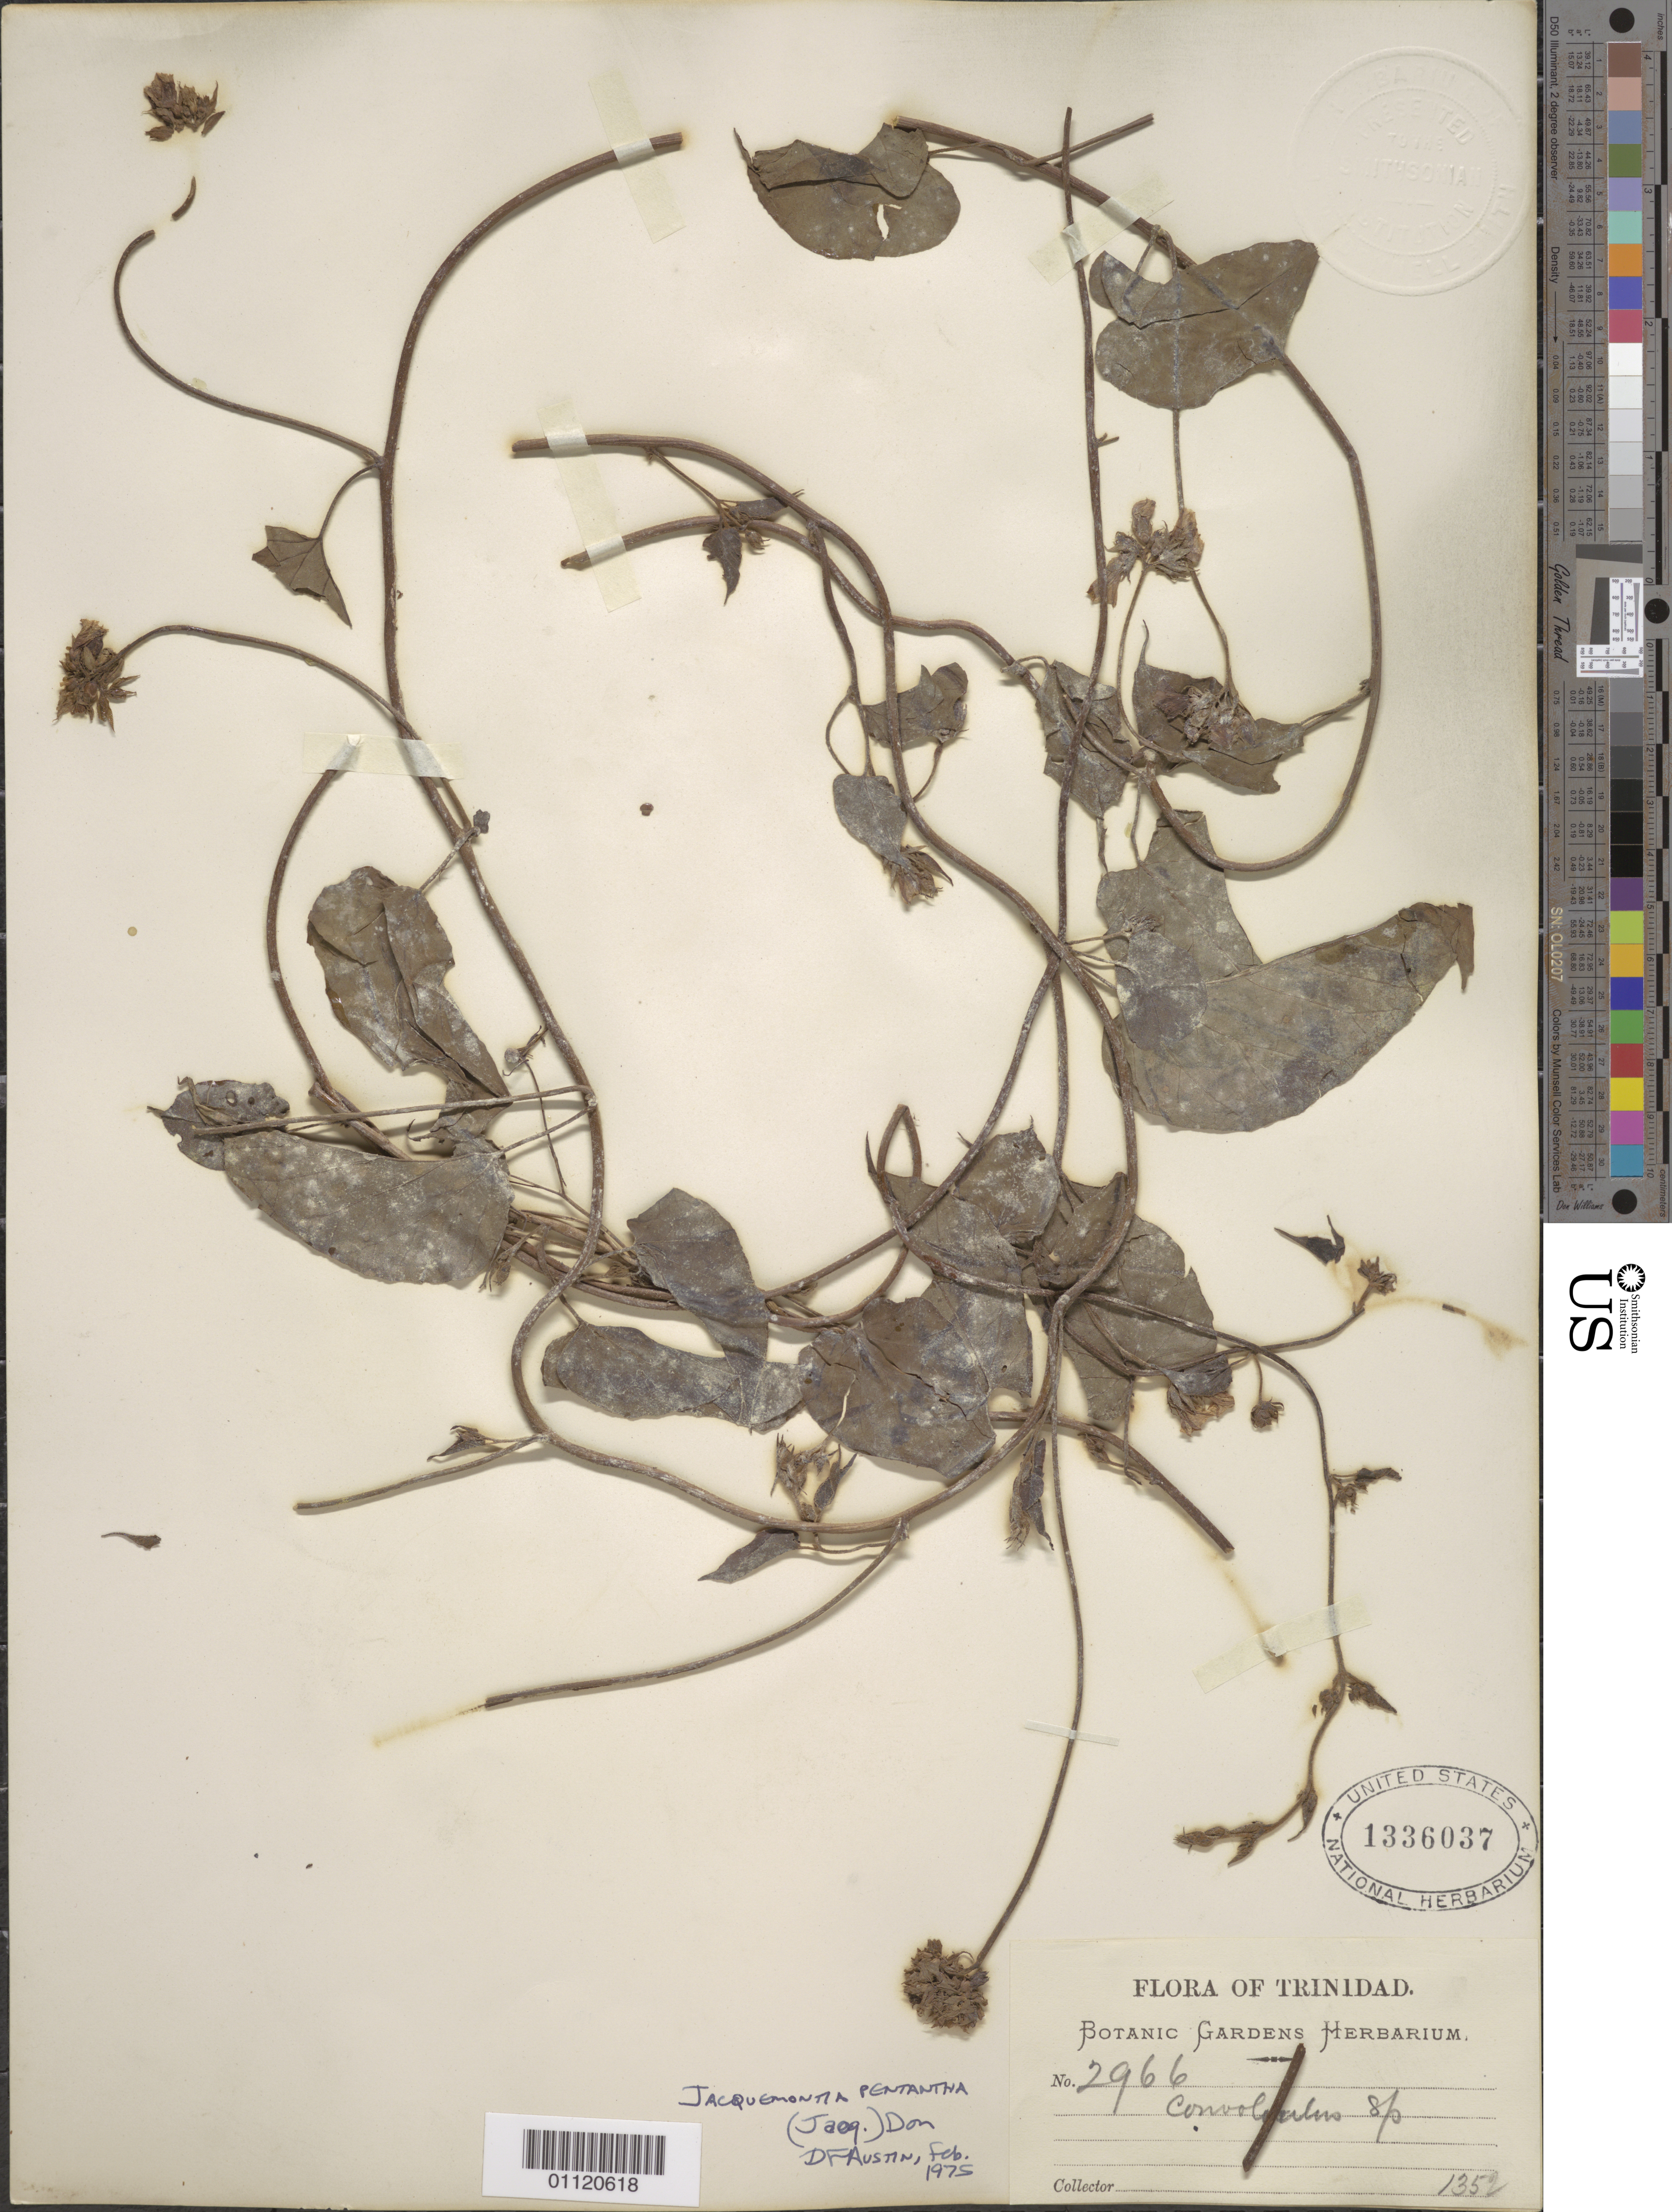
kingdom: Plantae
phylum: Tracheophyta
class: Magnoliopsida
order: Solanales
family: Convolvulaceae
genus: Jacquemontia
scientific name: Jacquemontia pentanthos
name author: (Jacq.) G. Don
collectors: Botanic Gardens Herbarium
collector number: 2966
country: Trinidad and Tobago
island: Trinidad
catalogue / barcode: US 1336037